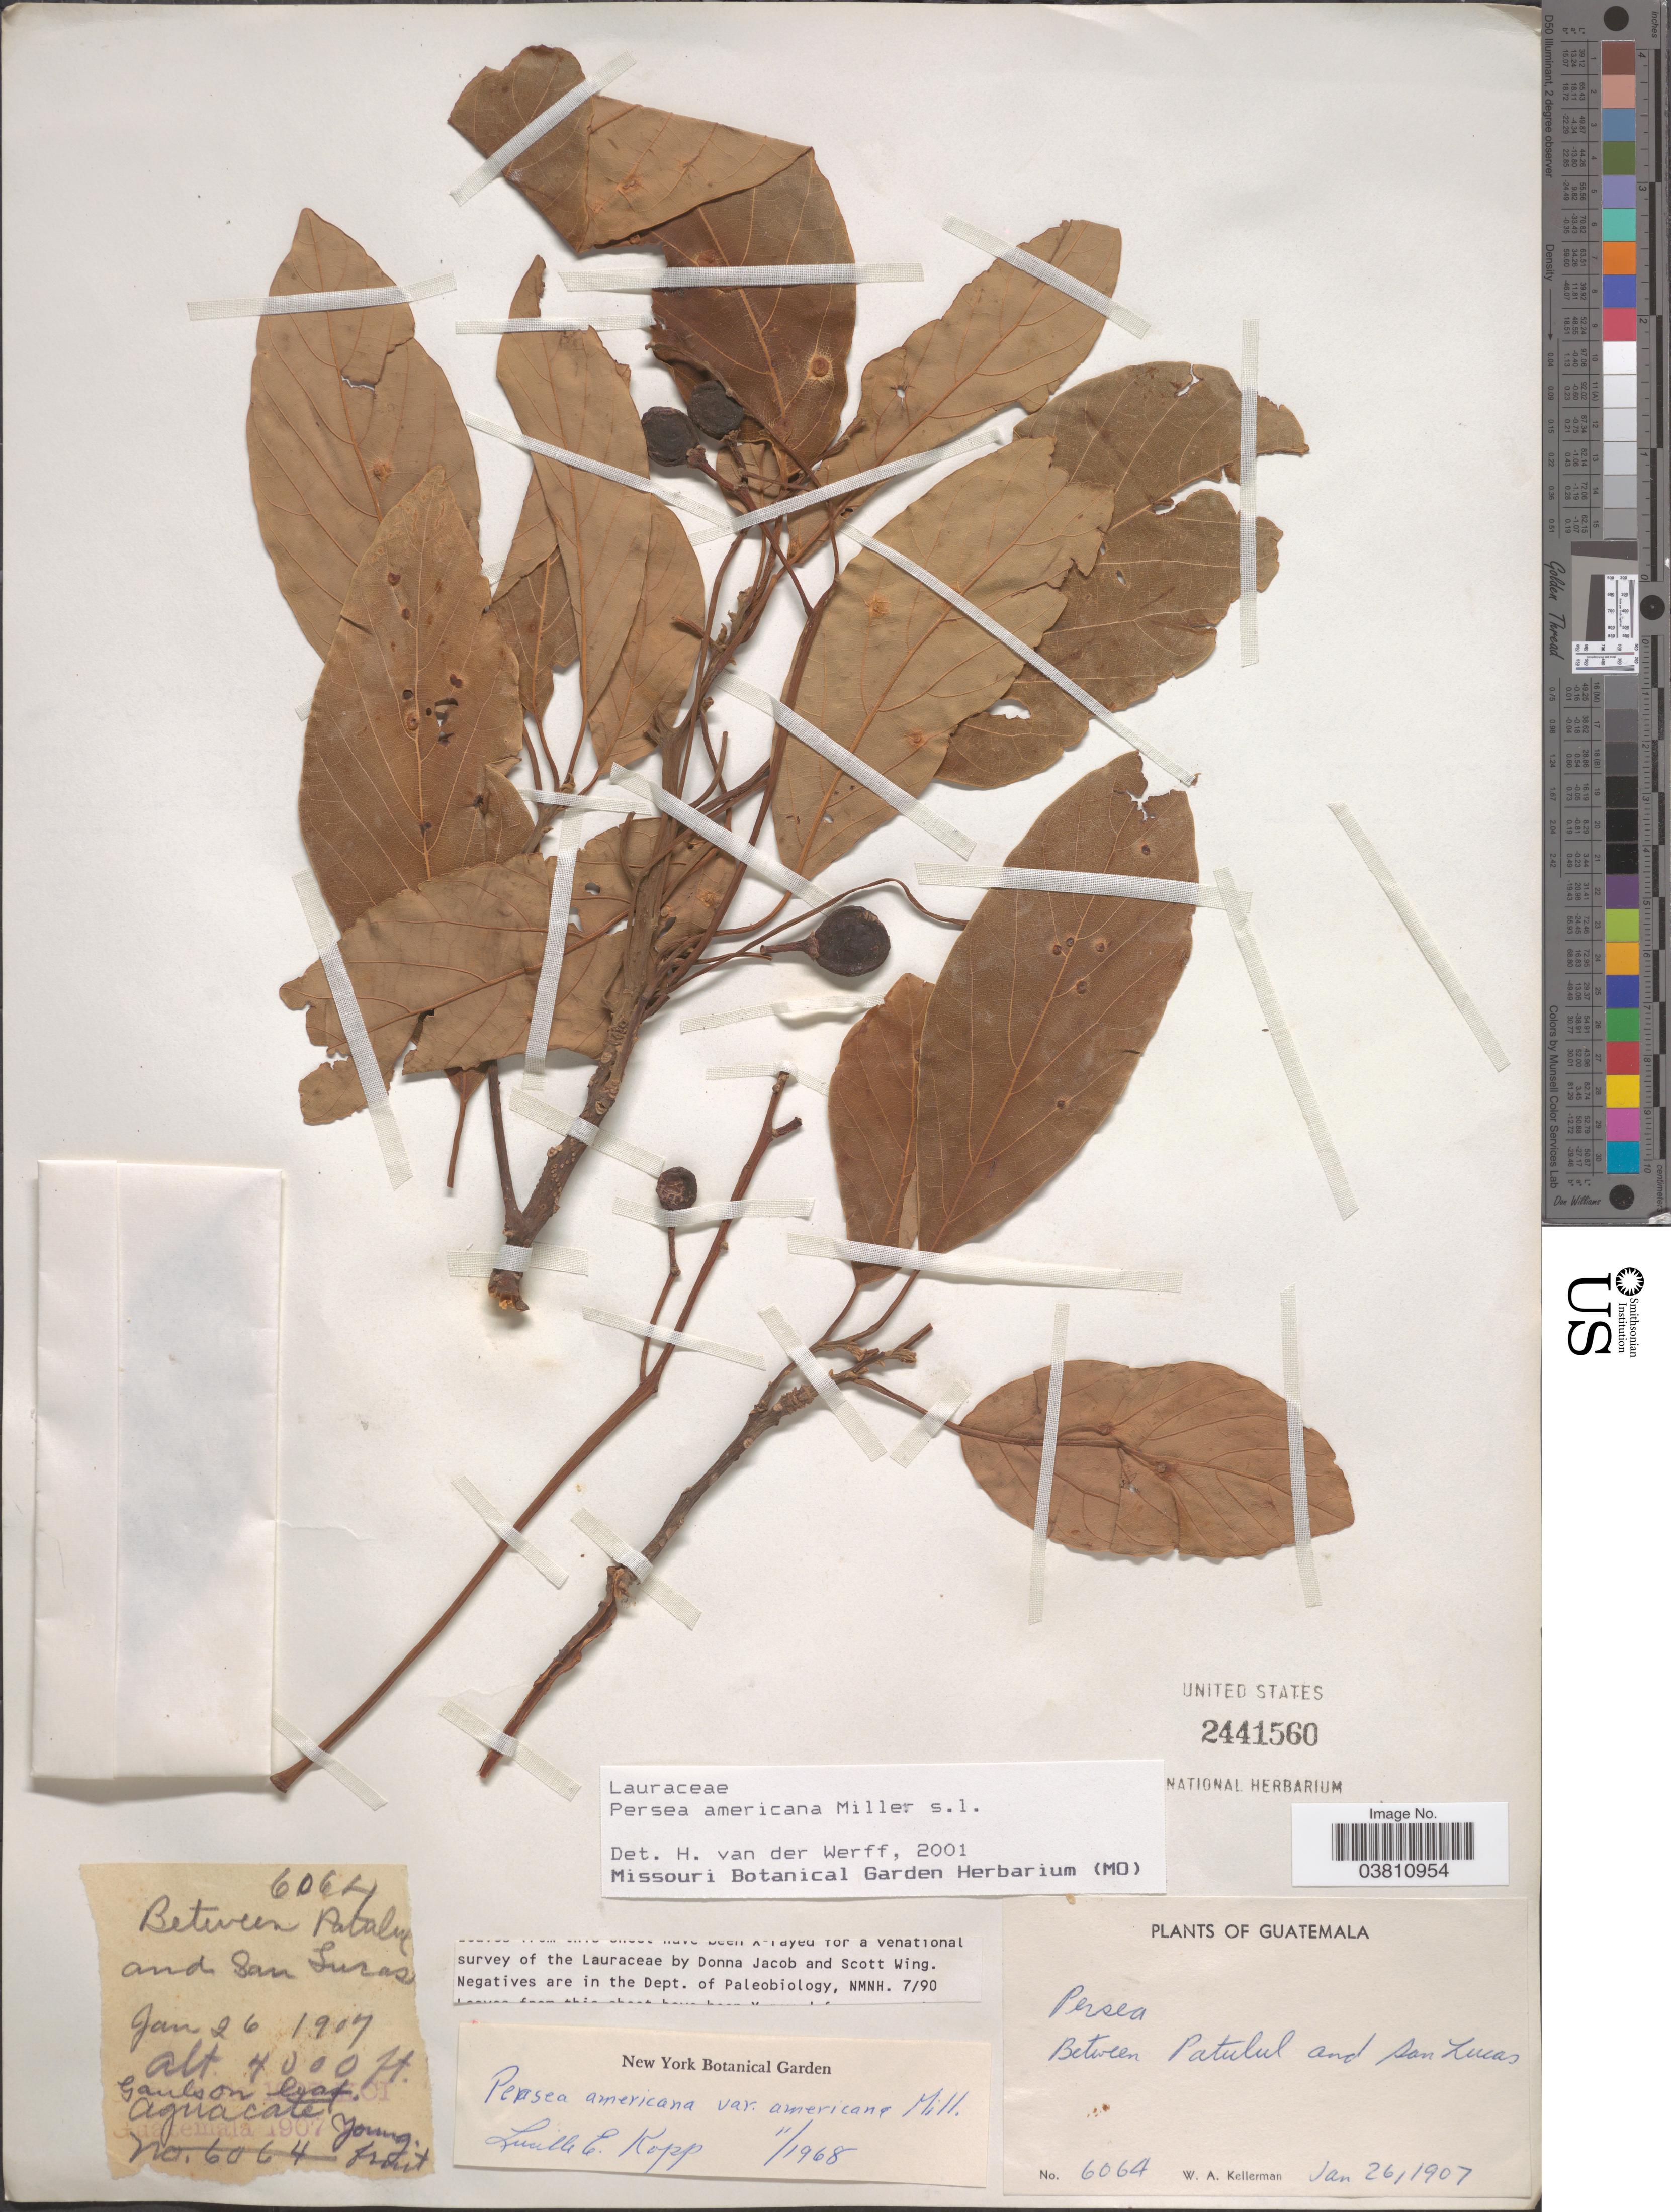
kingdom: Plantae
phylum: Tracheophyta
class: Magnoliopsida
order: Laurales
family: Lauraceae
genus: Persea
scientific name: Persea americana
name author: Mill.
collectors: W. Kellerman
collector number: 6064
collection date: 1907-01-26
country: Guatemala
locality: Between Patulal and San Lucas.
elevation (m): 1219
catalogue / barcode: US 2441560